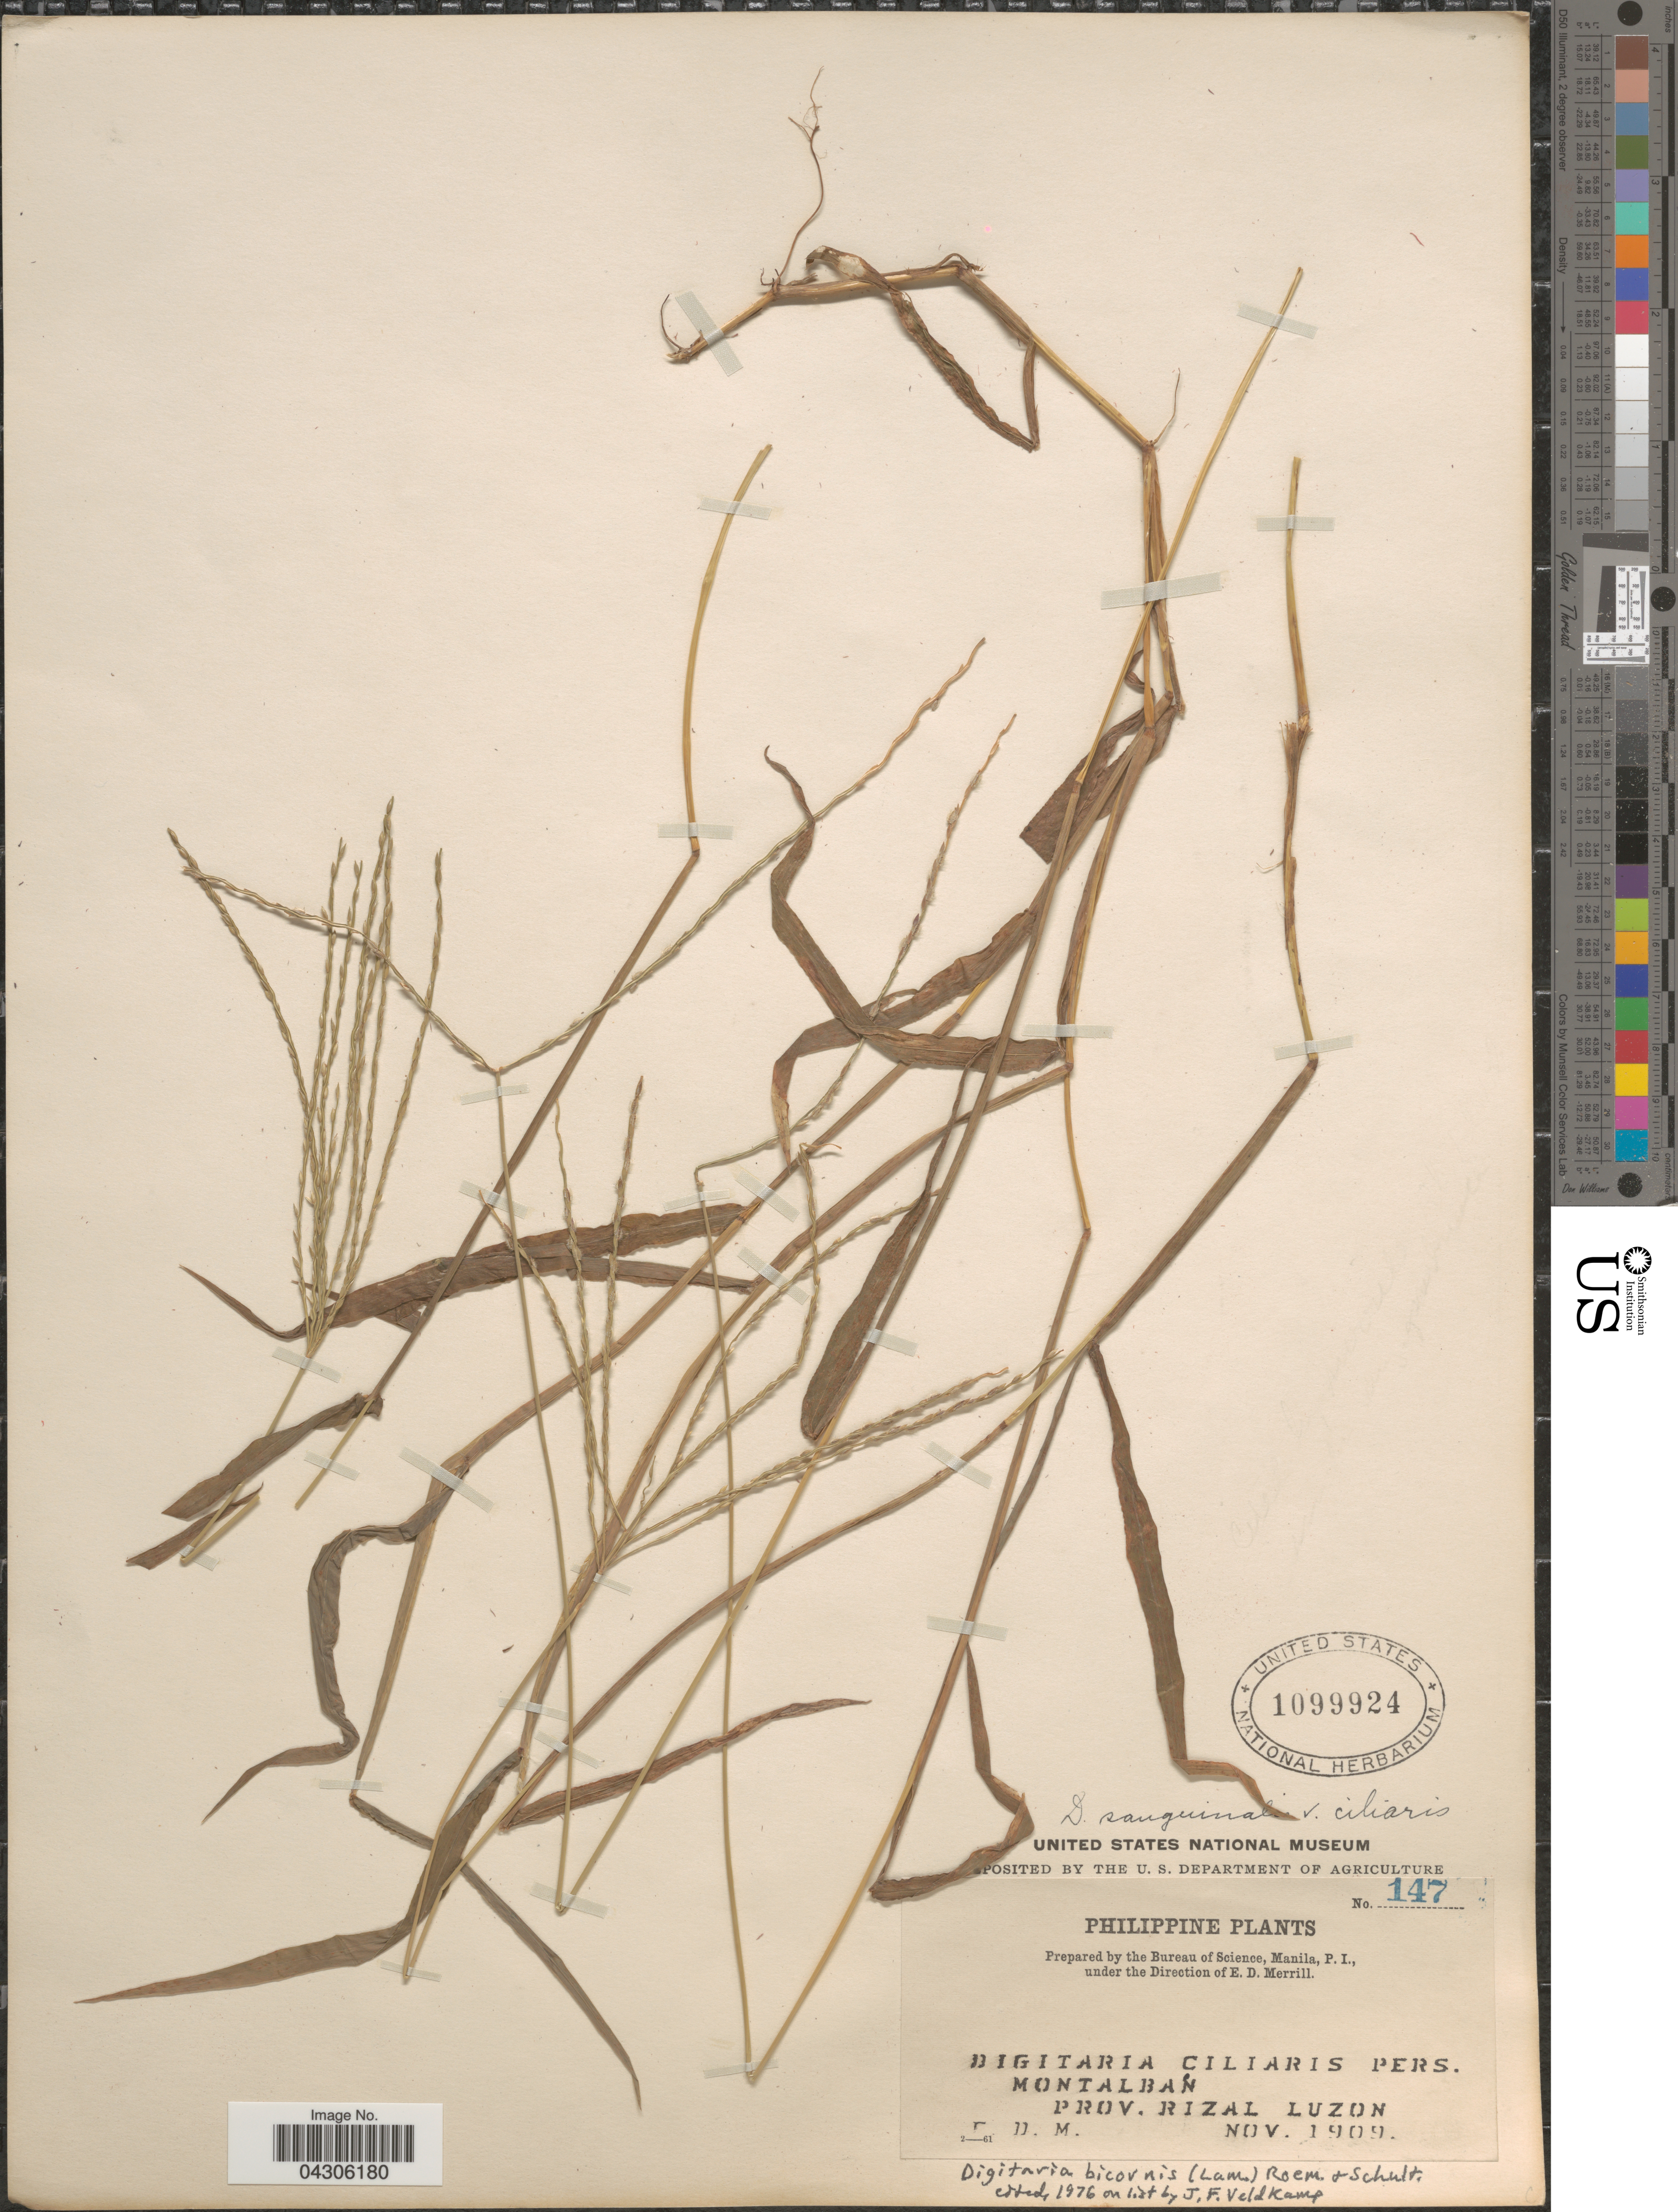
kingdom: Plantae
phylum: Tracheophyta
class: Liliopsida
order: Poales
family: Poaceae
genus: Digitaria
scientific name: Digitaria bicornis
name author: (Lam.) Roem. & Schult.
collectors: E. D. Merrill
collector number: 147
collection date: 1909-11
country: Philippines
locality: Montalban. Prov Rizal Luzon.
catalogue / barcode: US 1099924